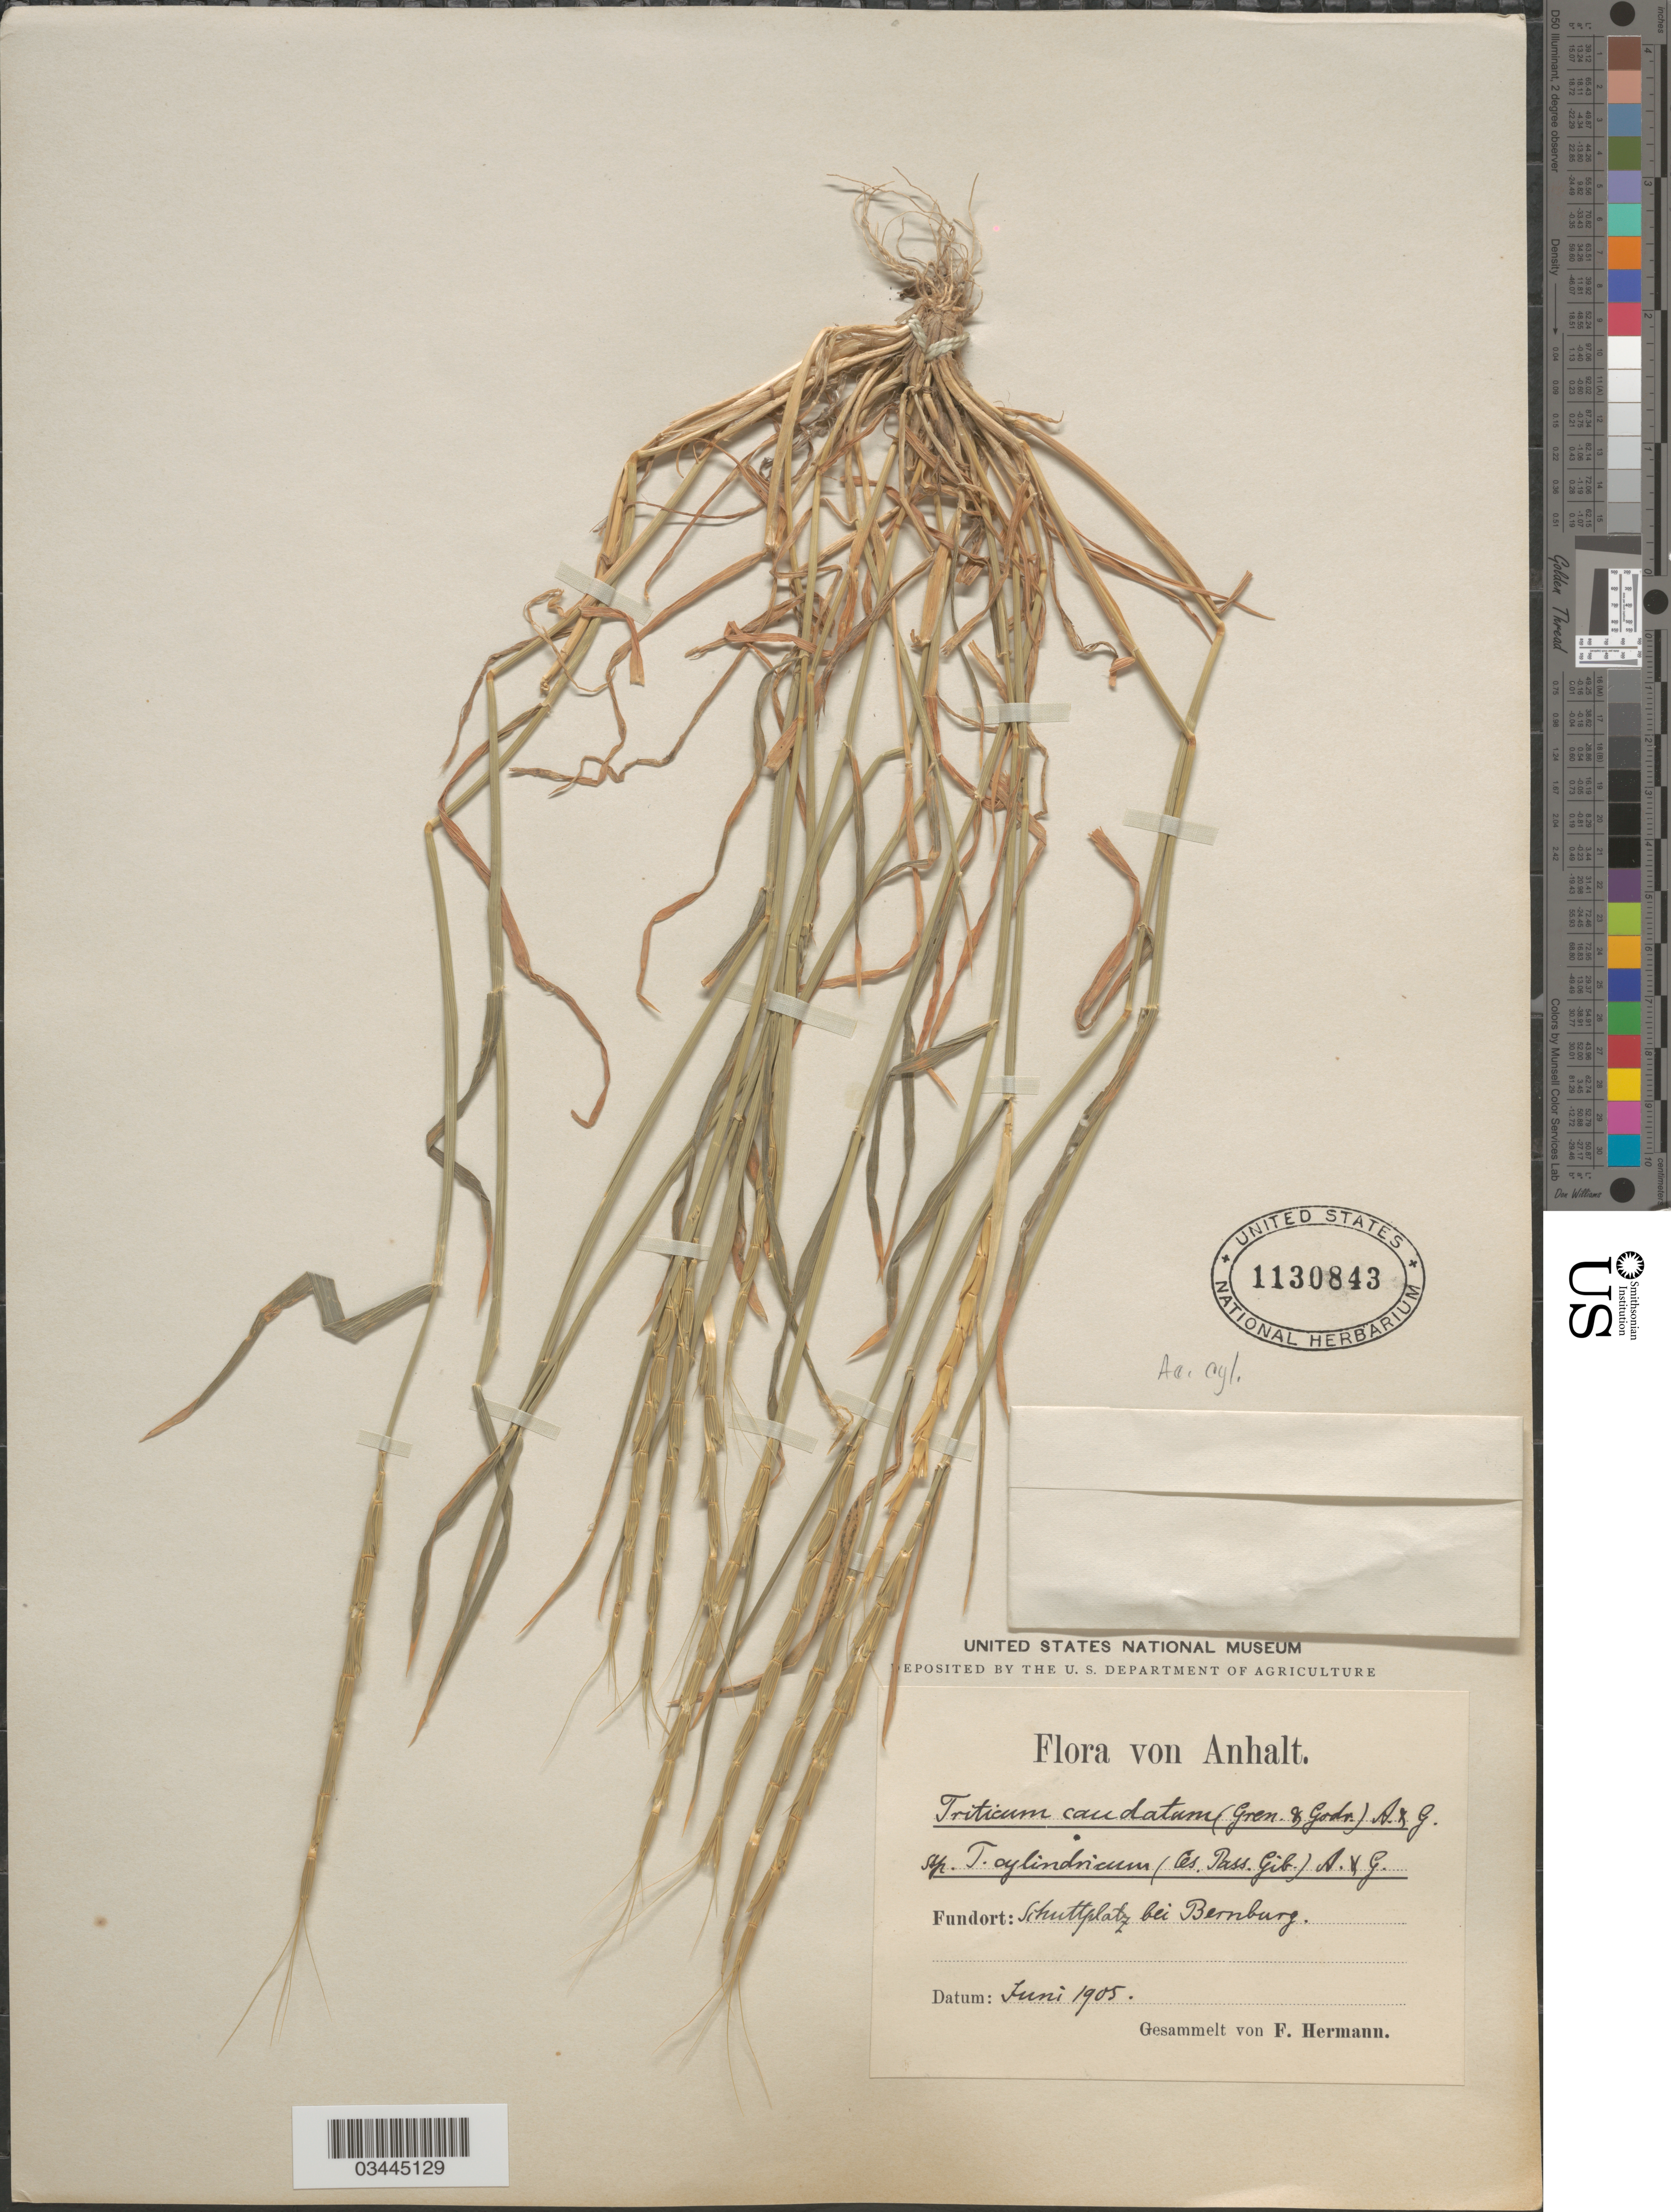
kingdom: Plantae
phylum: Tracheophyta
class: Liliopsida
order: Poales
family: Poaceae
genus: Aegilops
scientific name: Aegilops cylindrica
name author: Host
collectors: F. Hermann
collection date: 1905-06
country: Germany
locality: Anhalt. Schuttplatz bei Bernburg.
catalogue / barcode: US 1130843